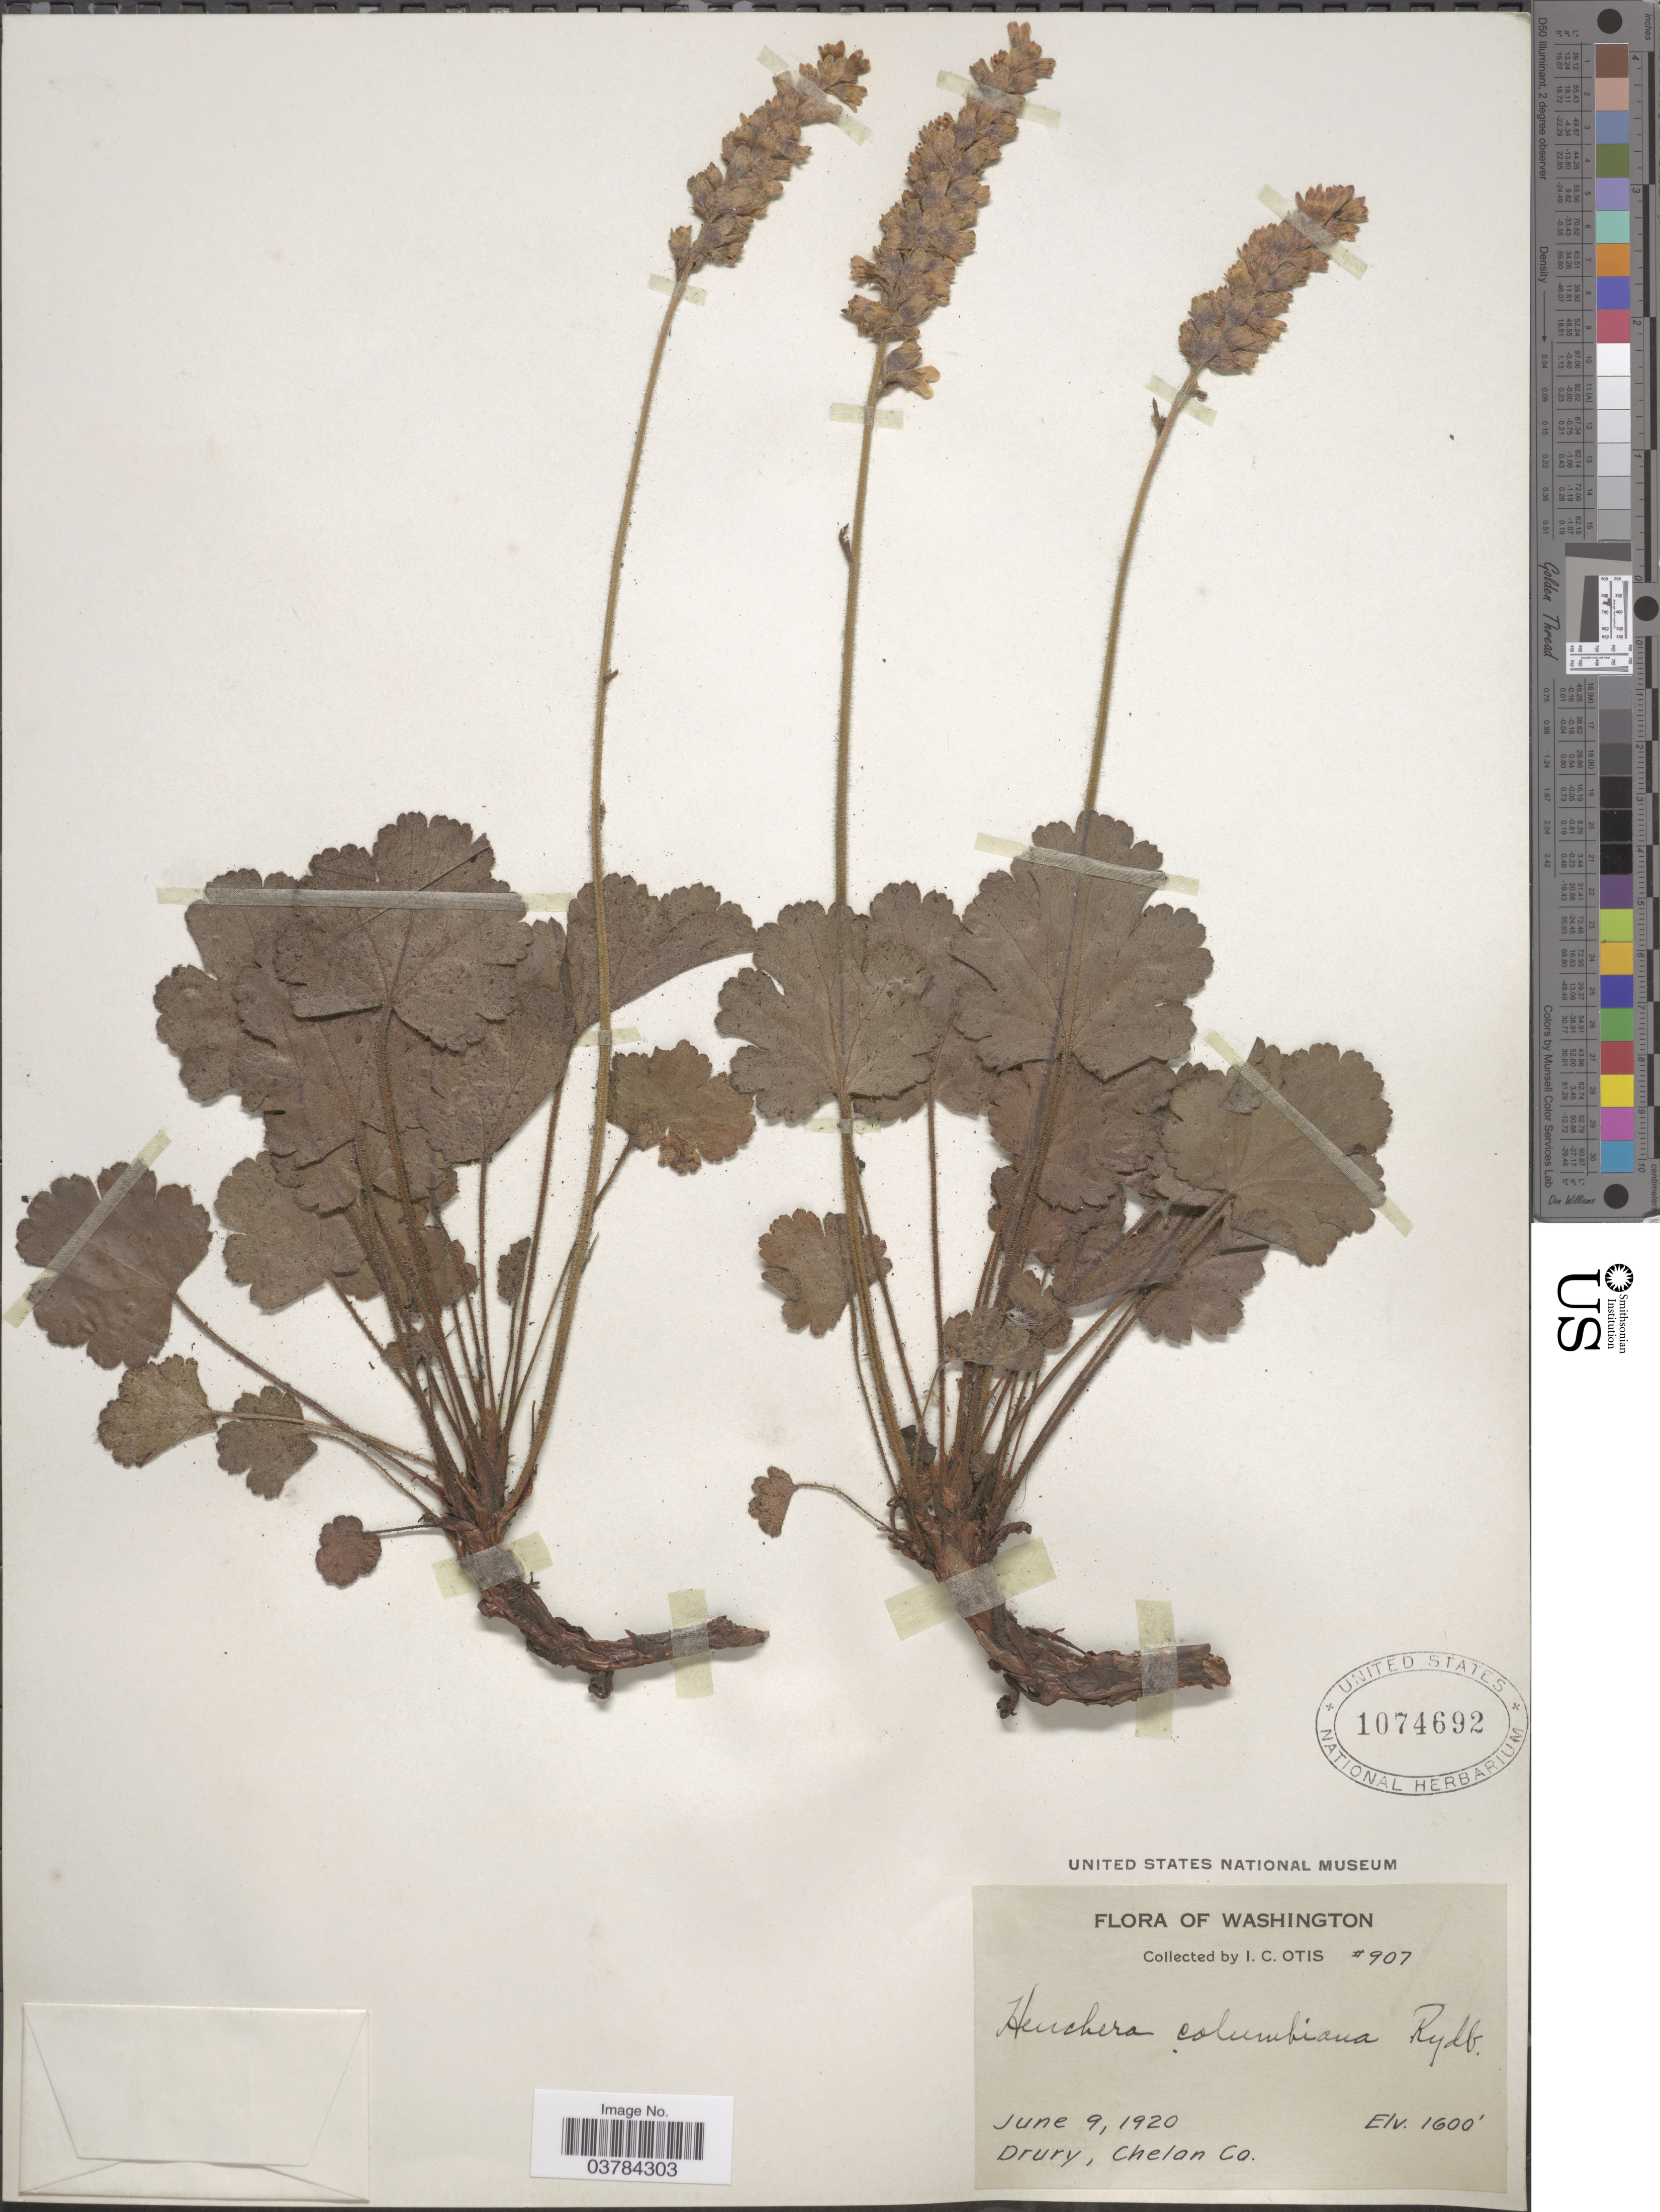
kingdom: Plantae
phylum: Tracheophyta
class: Magnoliopsida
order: Saxifragales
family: Saxifragaceae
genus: Heuchera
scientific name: Heuchera columbiana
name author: Rydb.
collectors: I. C. Otis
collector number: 907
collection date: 1920-06-09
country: United States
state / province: Washington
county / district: Chelan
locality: Drury, Chelan Co.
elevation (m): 488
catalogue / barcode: US 1074692